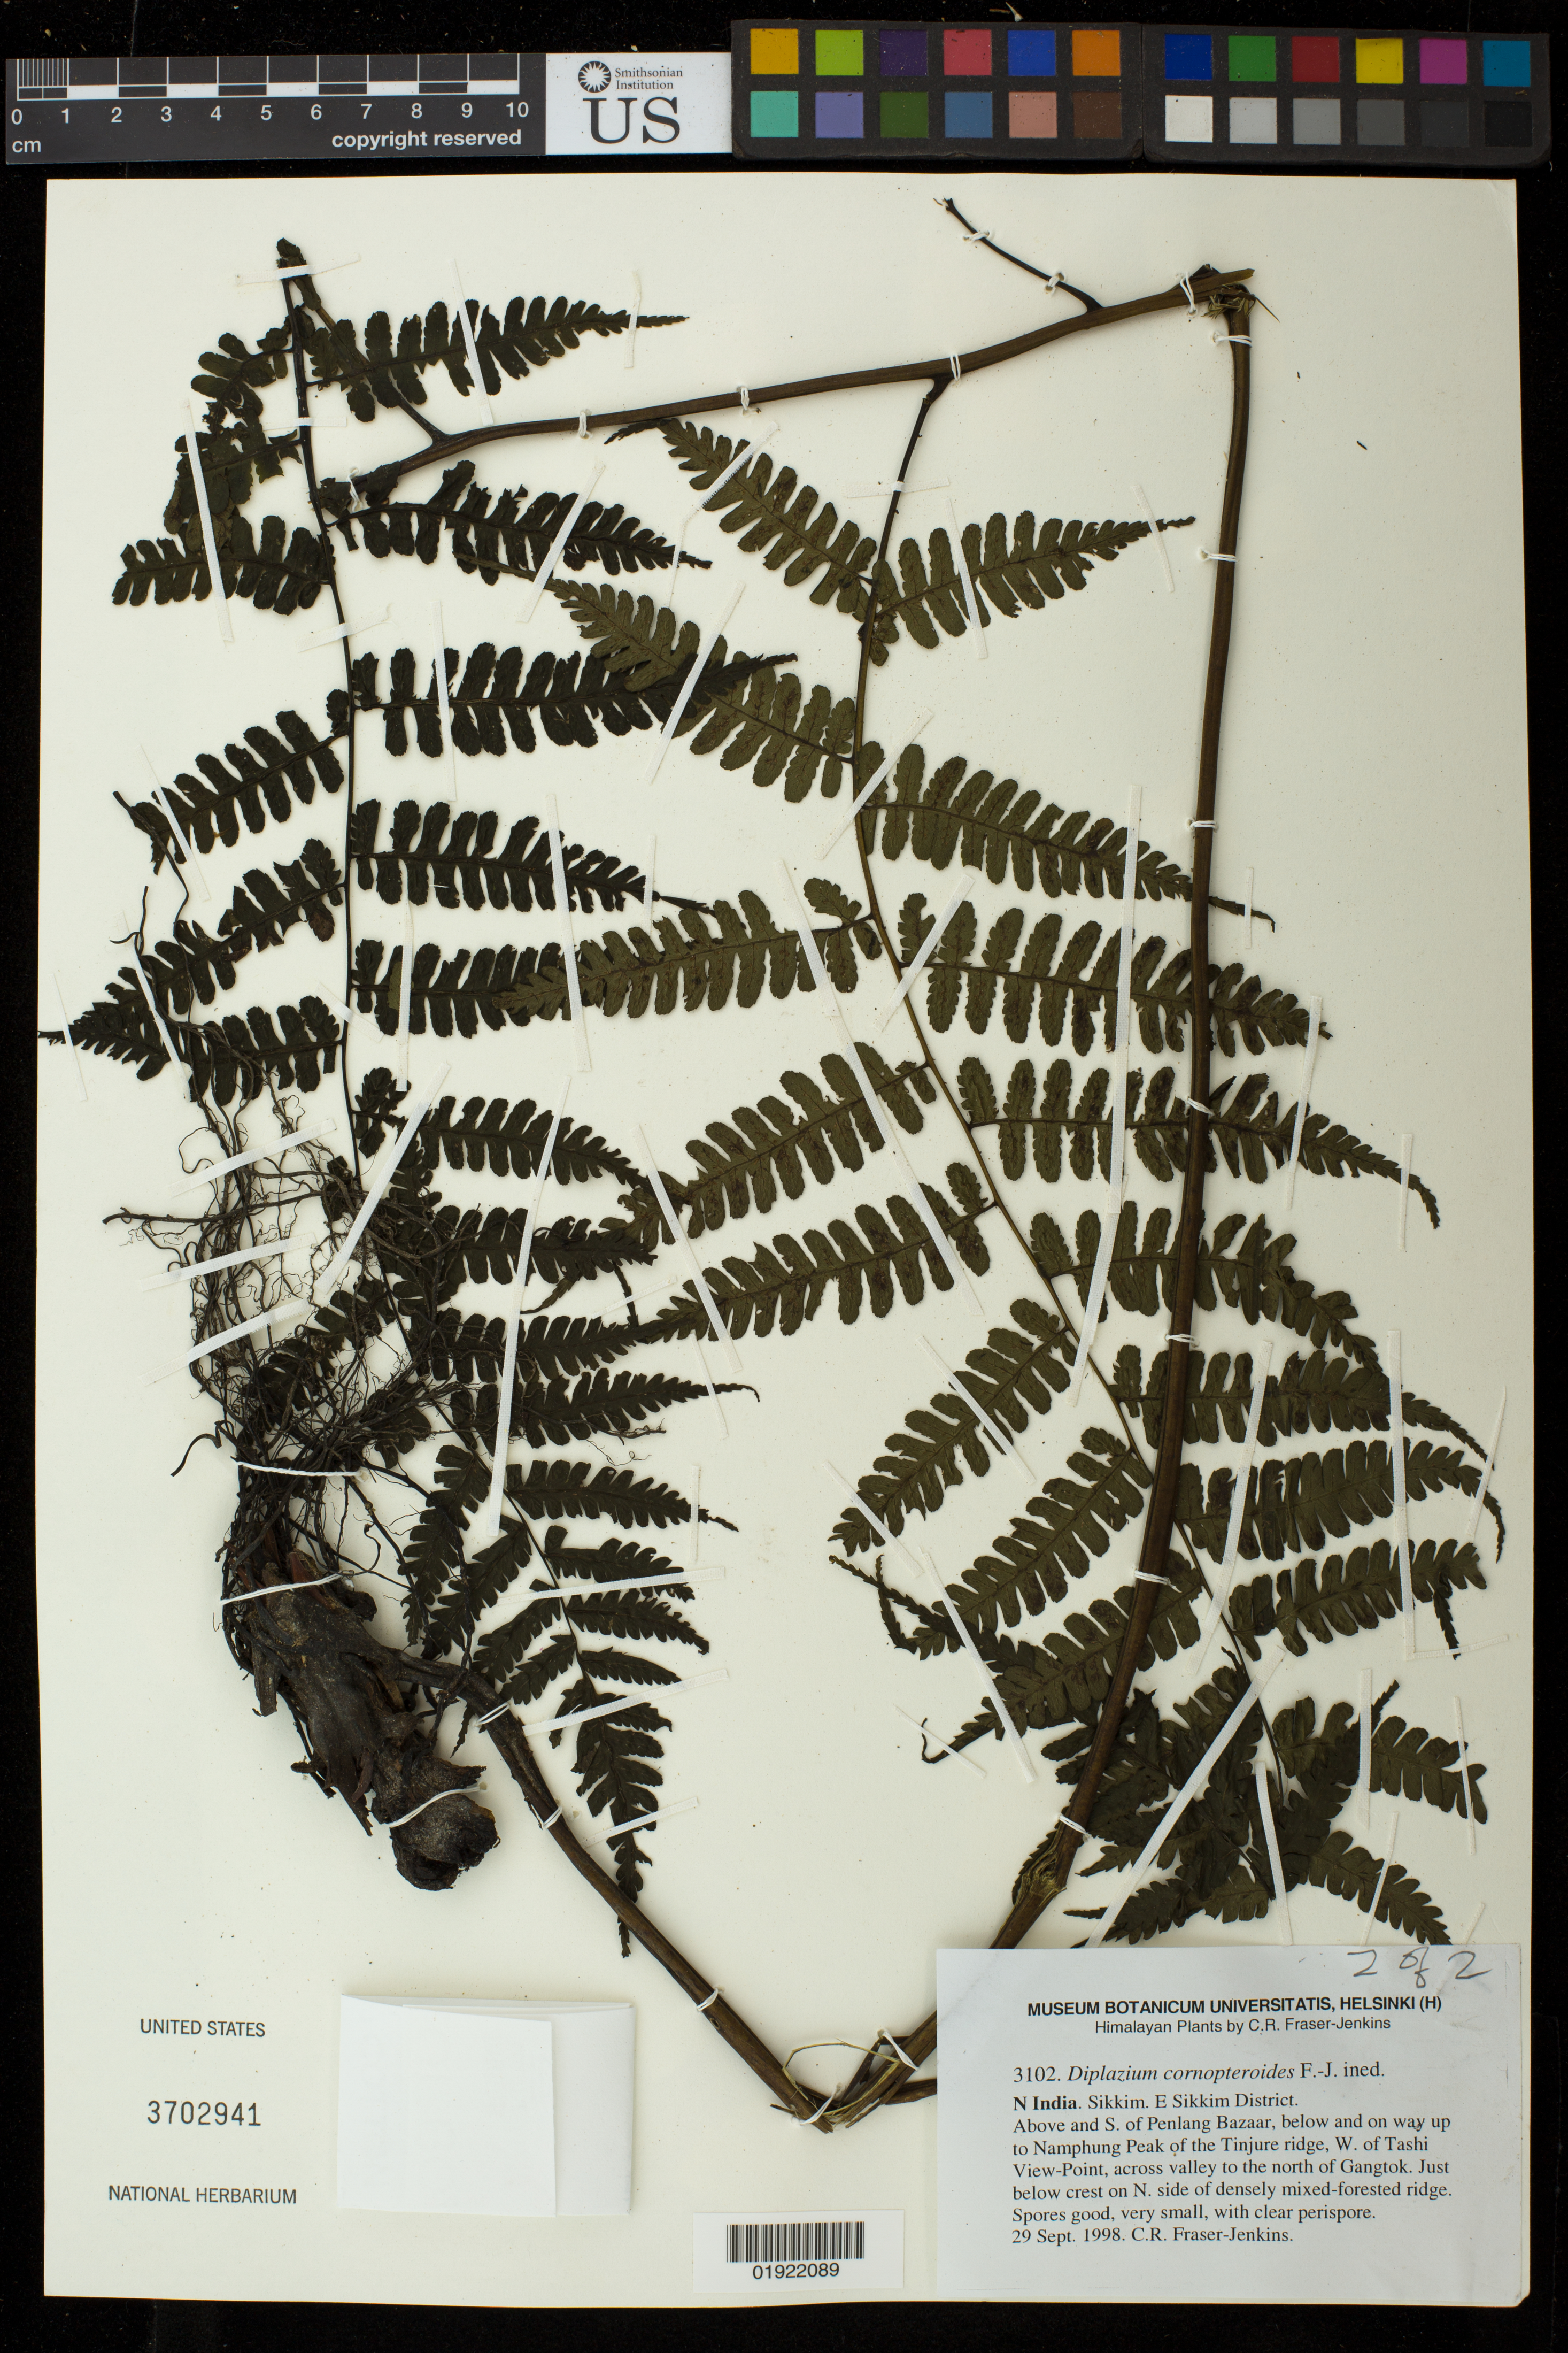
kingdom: Plantae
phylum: Tracheophyta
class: Polypodiopsida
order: Polypodiales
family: Athyriaceae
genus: Diplazium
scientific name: Diplazium cornopteroides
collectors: C. R. Fraser-Jenkins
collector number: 3102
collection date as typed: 29 Sept 1998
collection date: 1998-09-29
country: India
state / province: Sikkim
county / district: East Sikkim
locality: Above and S. of Penlang Bazaar, below and on way up to Namphung Peak of the Tinjure ridge, W. of Tashi View-Point, across valley to the north of Gangtok. Just below crest on N. side of densely mixed forested ridge.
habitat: densely mixed forested ridge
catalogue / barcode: US 3702941